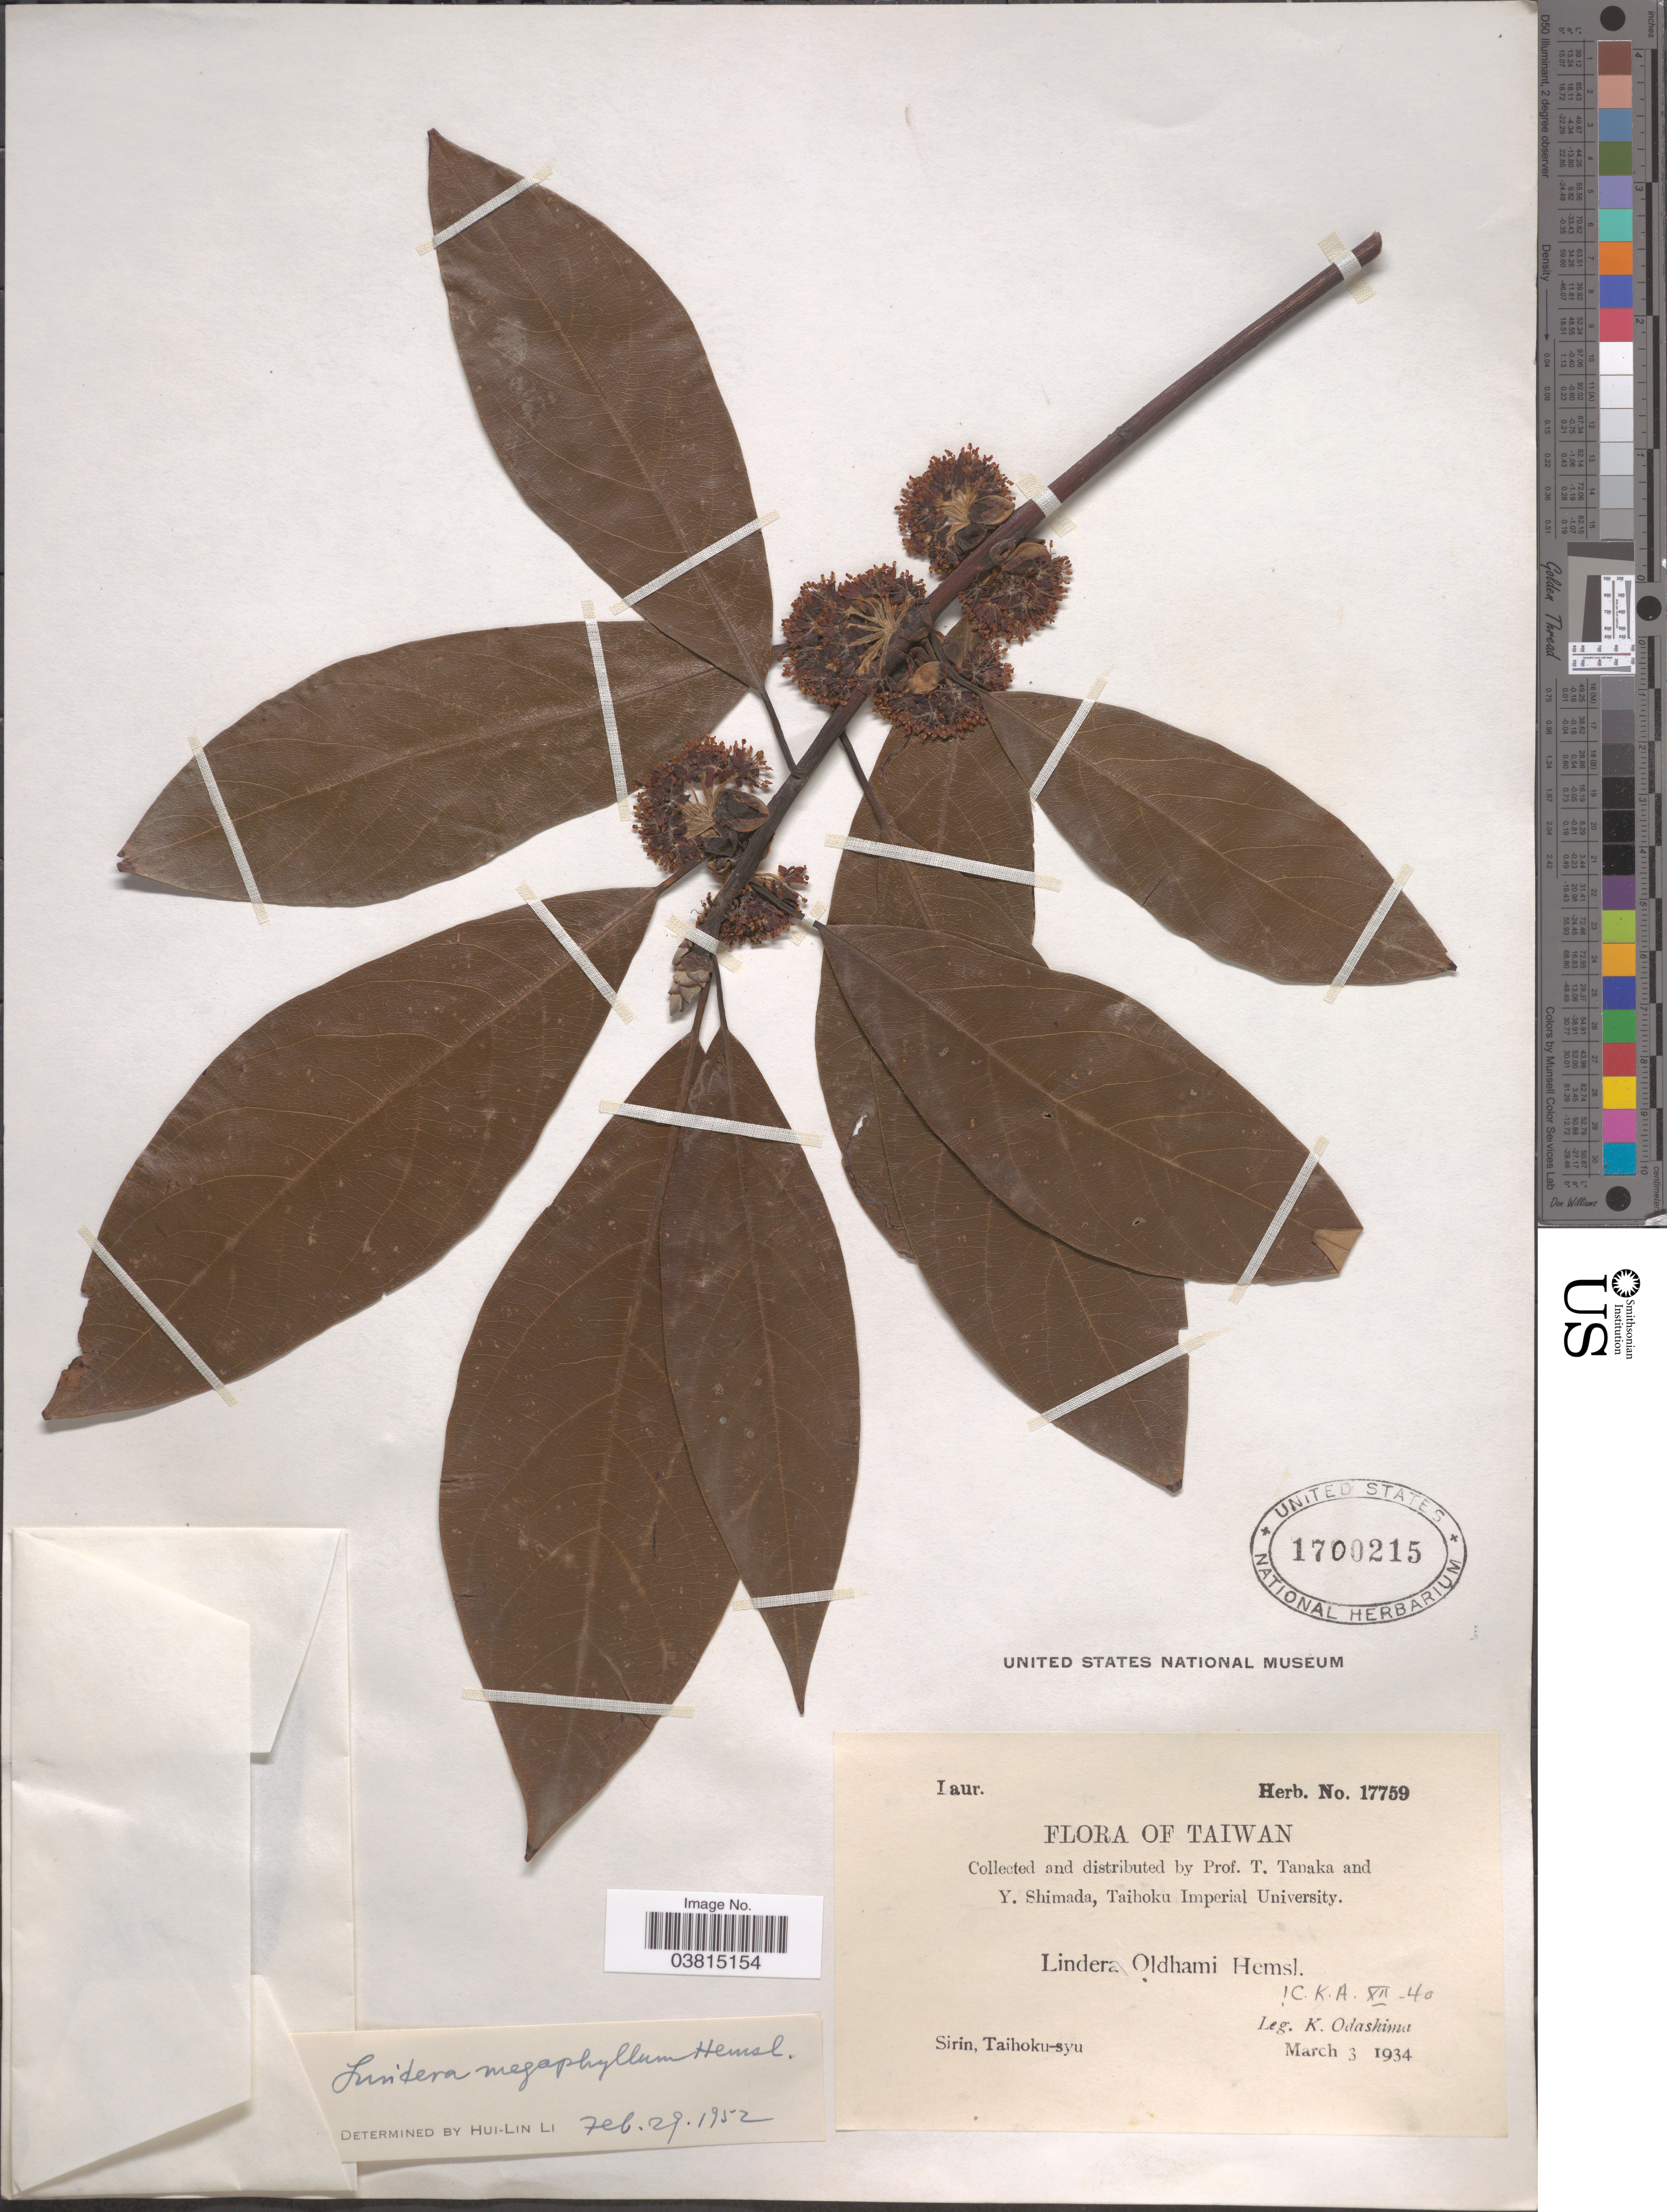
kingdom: Plantae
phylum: Tracheophyta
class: Magnoliopsida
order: Laurales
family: Lauraceae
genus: Lindera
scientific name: Lindera megaphylla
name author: Hemsl.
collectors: K. Odashima, T. Tanaka & S. Shimada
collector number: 17759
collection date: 1934-03-03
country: Taiwan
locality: Sirin, Taihoku-syu.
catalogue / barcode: US 1700215